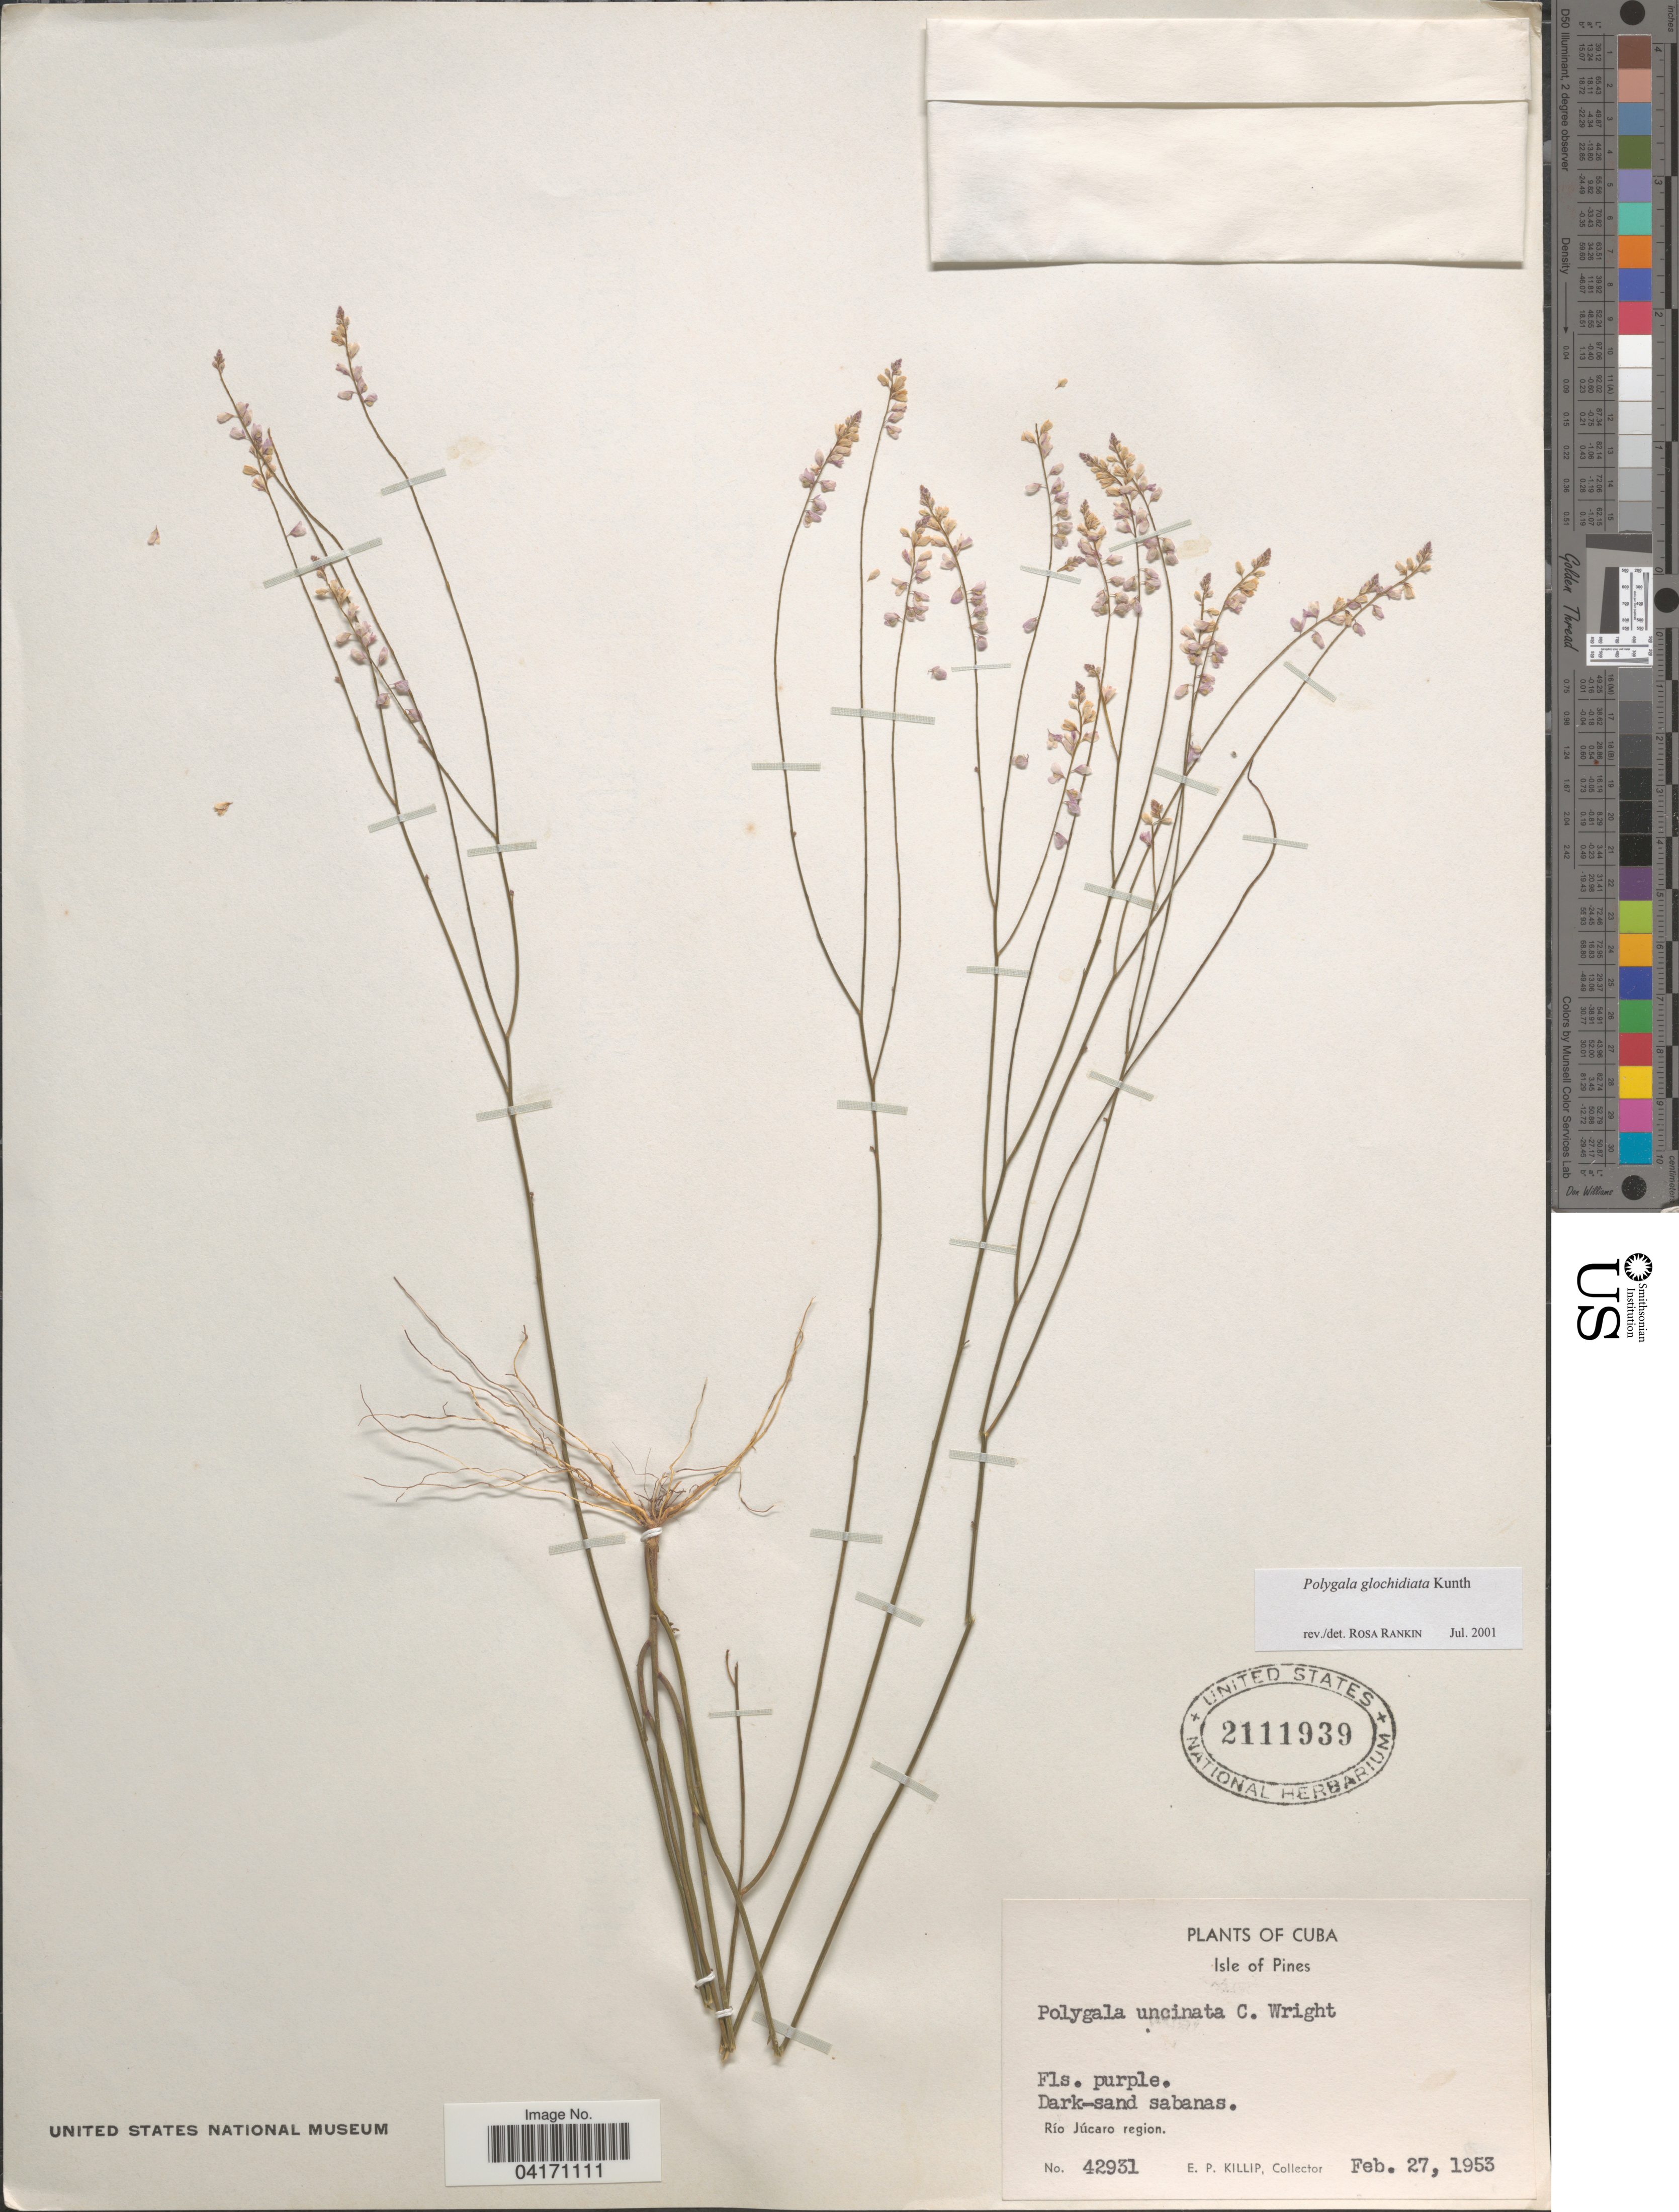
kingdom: Plantae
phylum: Tracheophyta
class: Magnoliopsida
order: Fabales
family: Polygalaceae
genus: Polygala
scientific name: Polygala glochidiata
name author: Kunth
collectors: E. P. Killip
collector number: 42931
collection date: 1953-02-27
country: Cuba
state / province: Isla de la Juventud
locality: Isle of Pines. Río Júcaro region.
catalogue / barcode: US 2111939